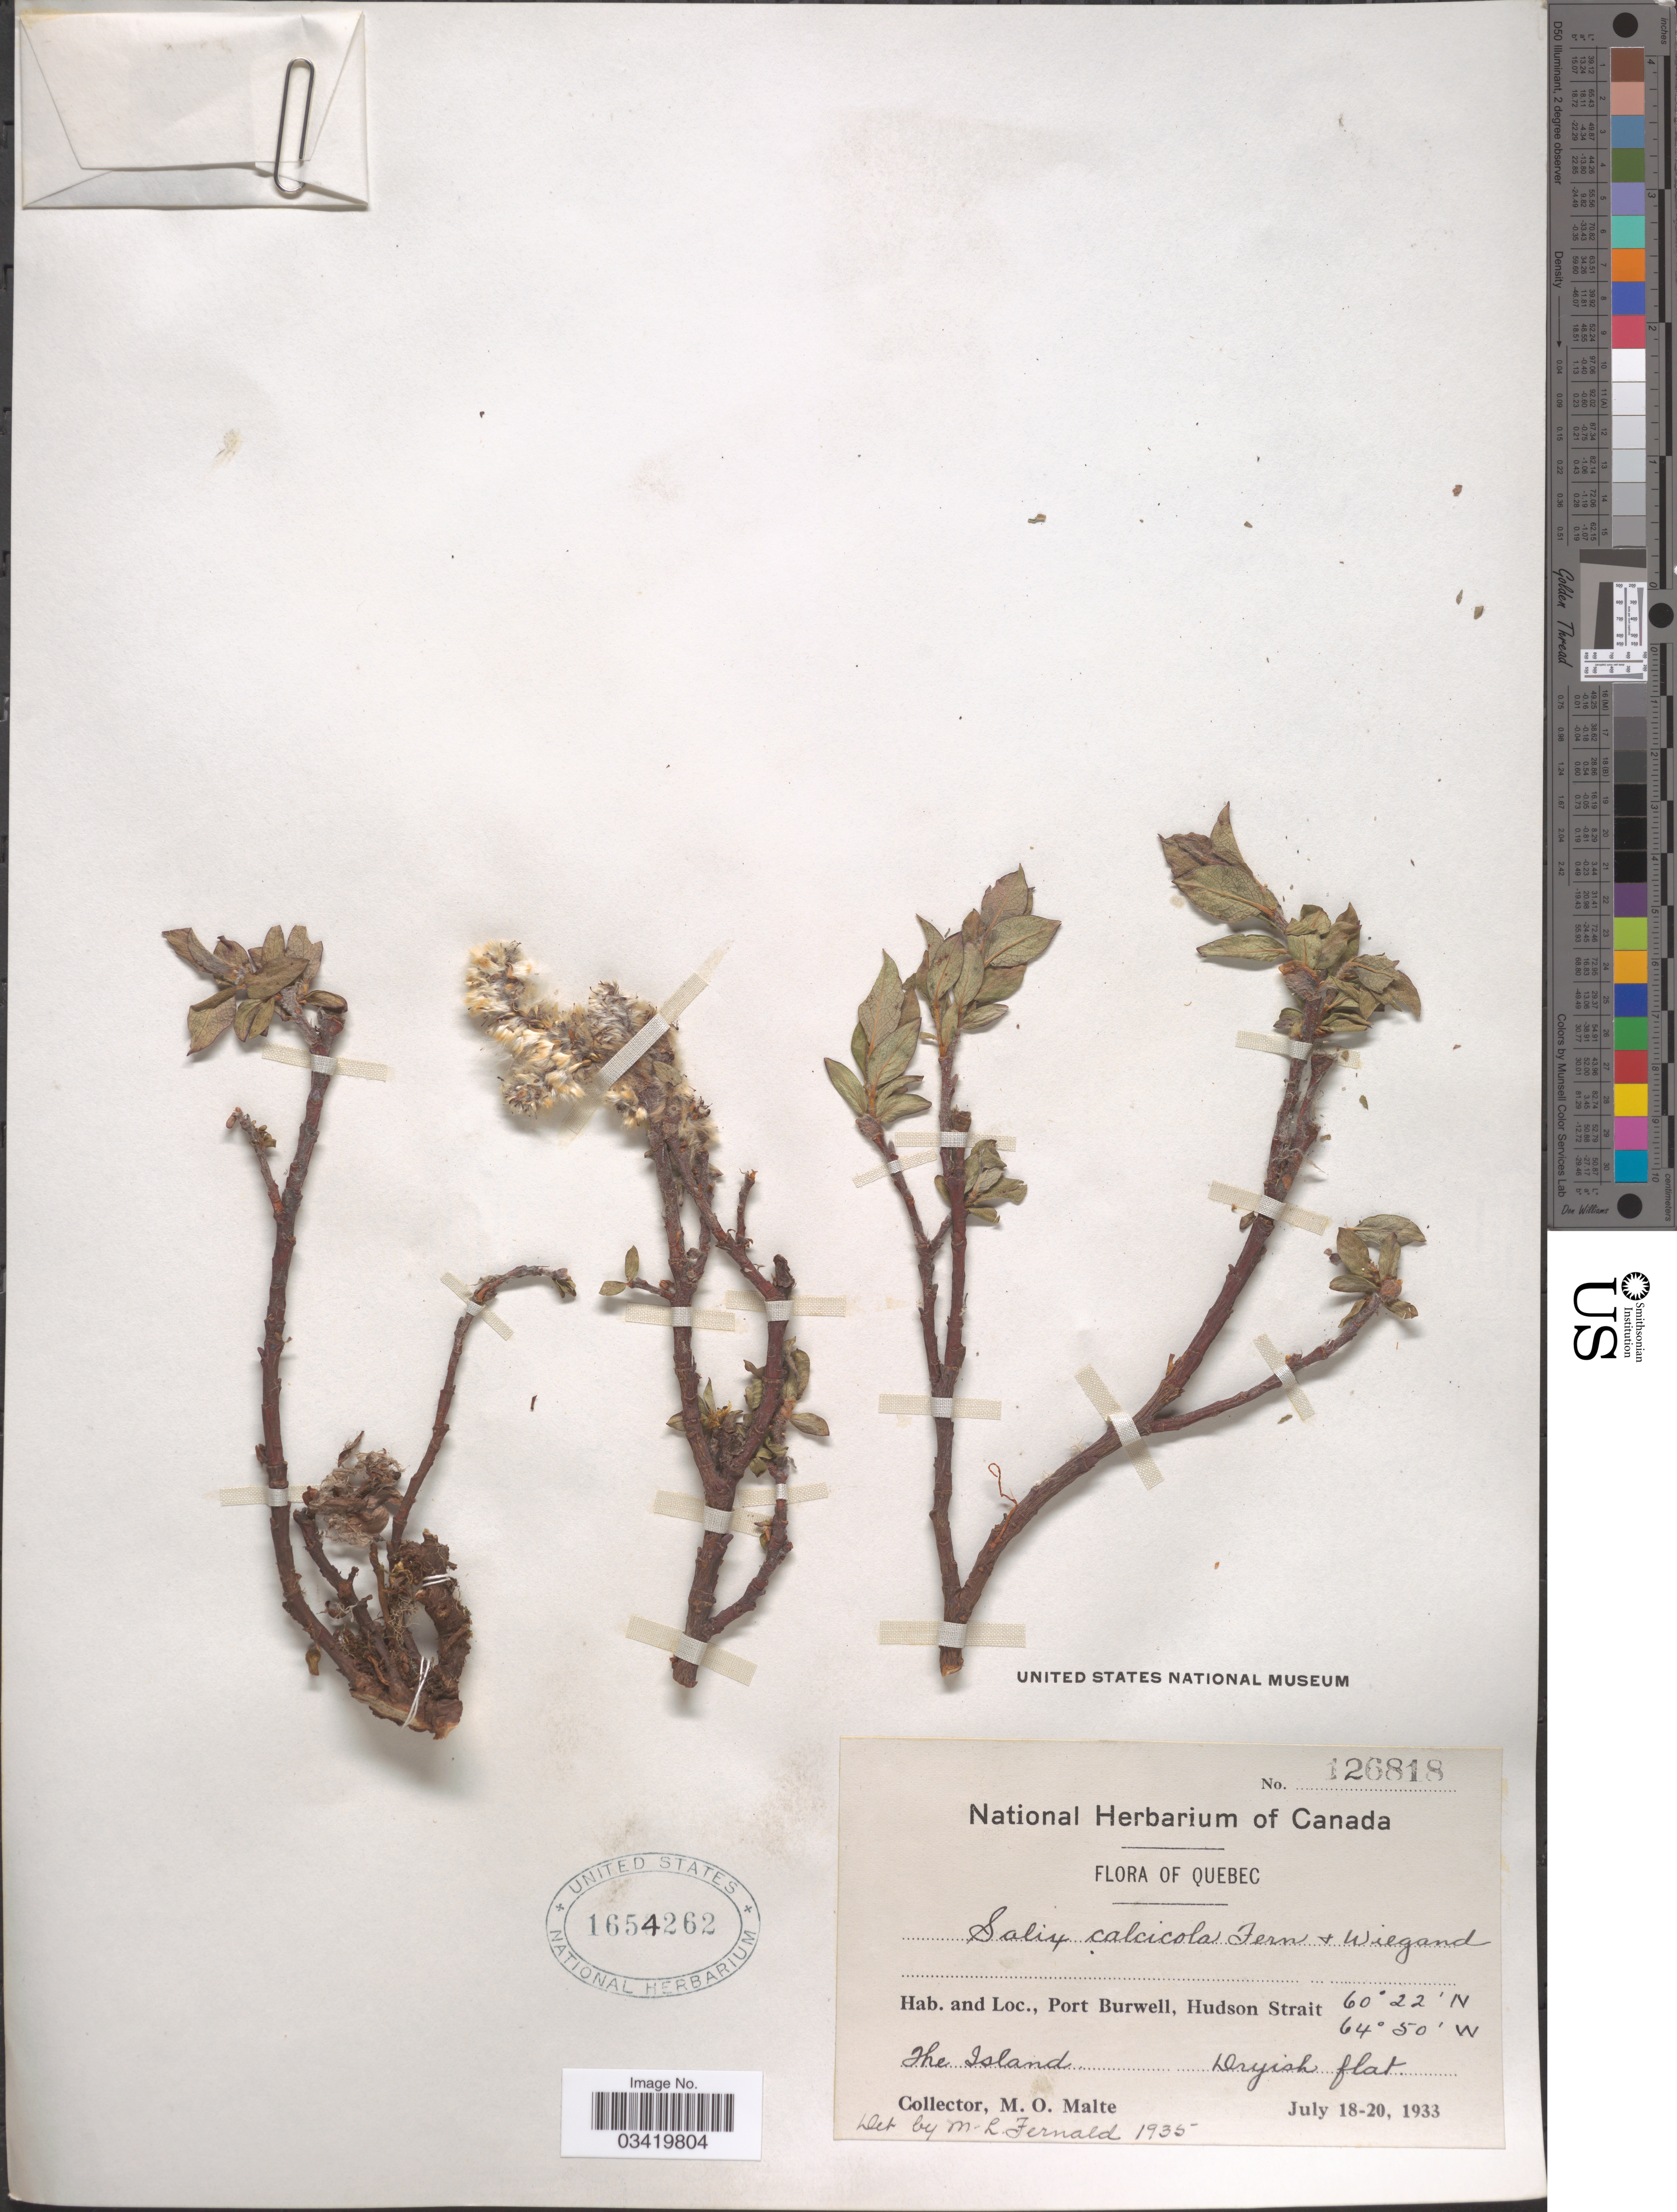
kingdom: Plantae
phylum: Tracheophyta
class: Magnoliopsida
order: Malpighiales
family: Salicaceae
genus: Salix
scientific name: Salix calcicola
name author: Fernald & Wiegand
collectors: M. O. Malte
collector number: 126818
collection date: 1933-07-18/1933-07-20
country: Canada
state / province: Quebec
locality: Port Burwell, Hudson Strait. The Island.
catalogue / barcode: US 1654262